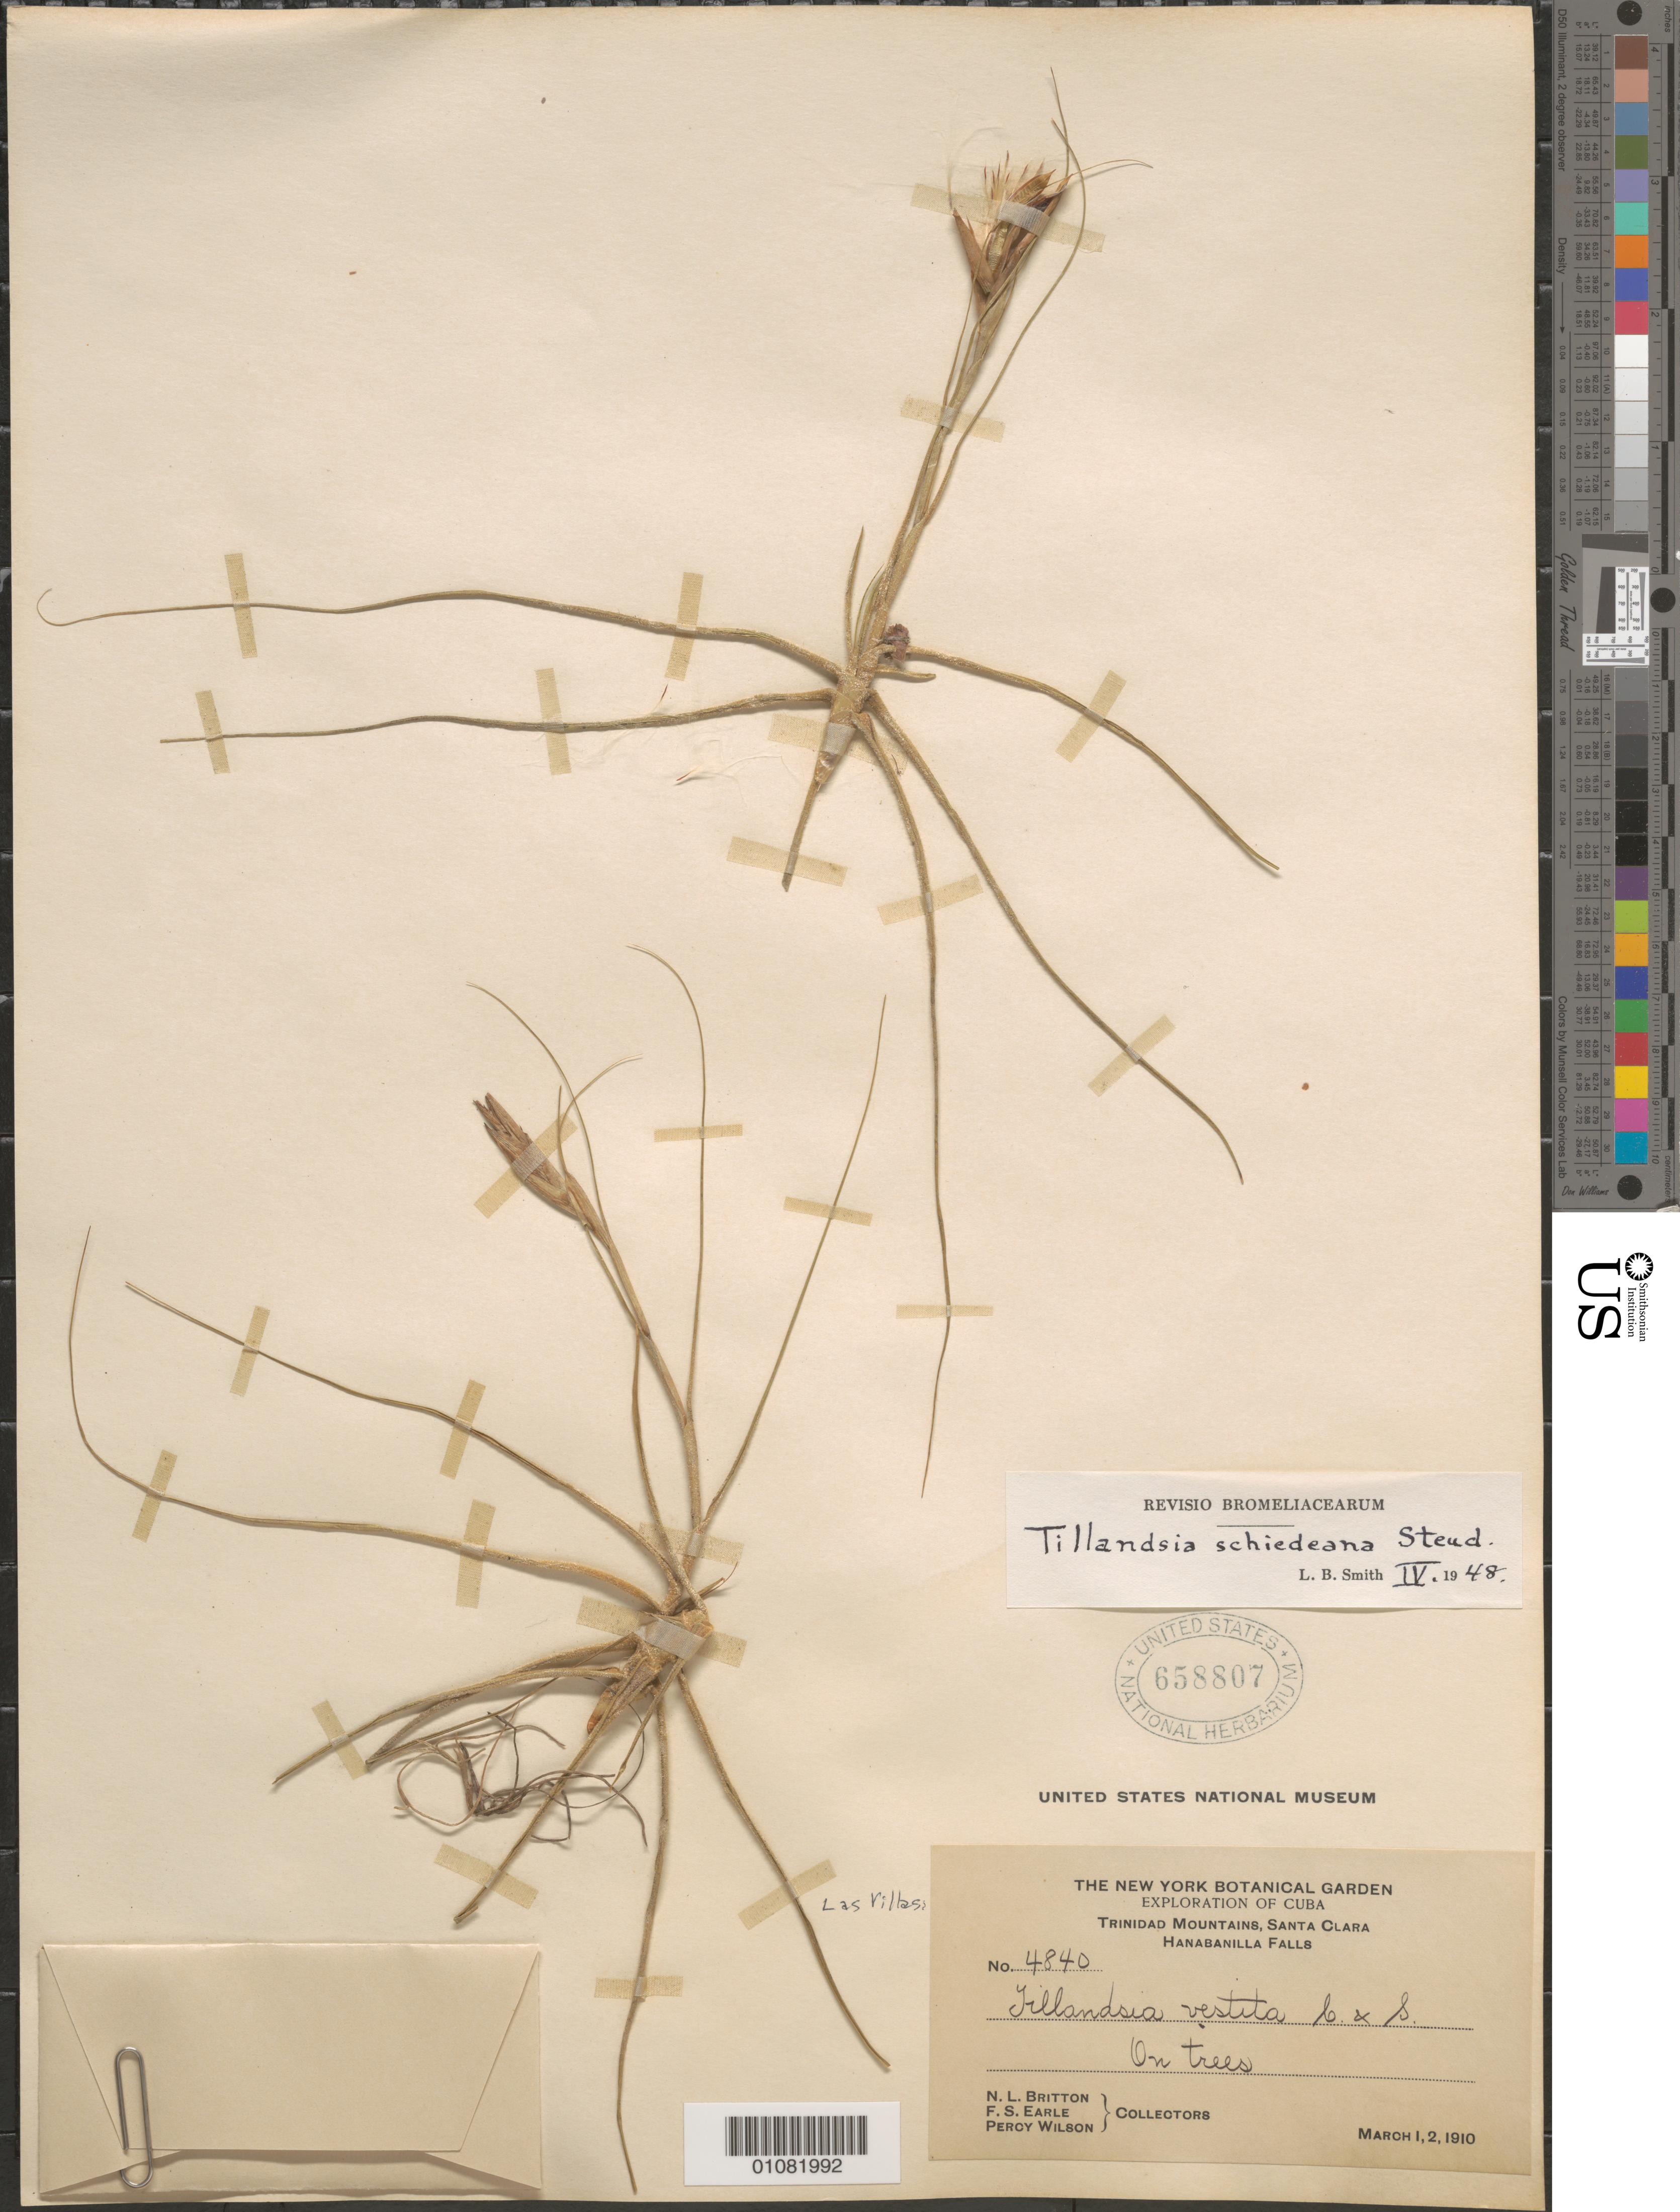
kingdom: Plantae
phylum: Tracheophyta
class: Liliopsida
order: Poales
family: Bromeliaceae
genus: Tillandsia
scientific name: Tillandsia schiedeana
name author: Steud.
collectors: N. Britton, F. S. Earle & P. Wilson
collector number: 4840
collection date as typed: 01 Mar 1910 to 02 Mar 1910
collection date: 1910-03-01/1910-03-02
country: Cuba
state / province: Villa Clara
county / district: Santa Clara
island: Cuba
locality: Trinidad Mountains, Hanabanilla Falls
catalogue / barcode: US 658807